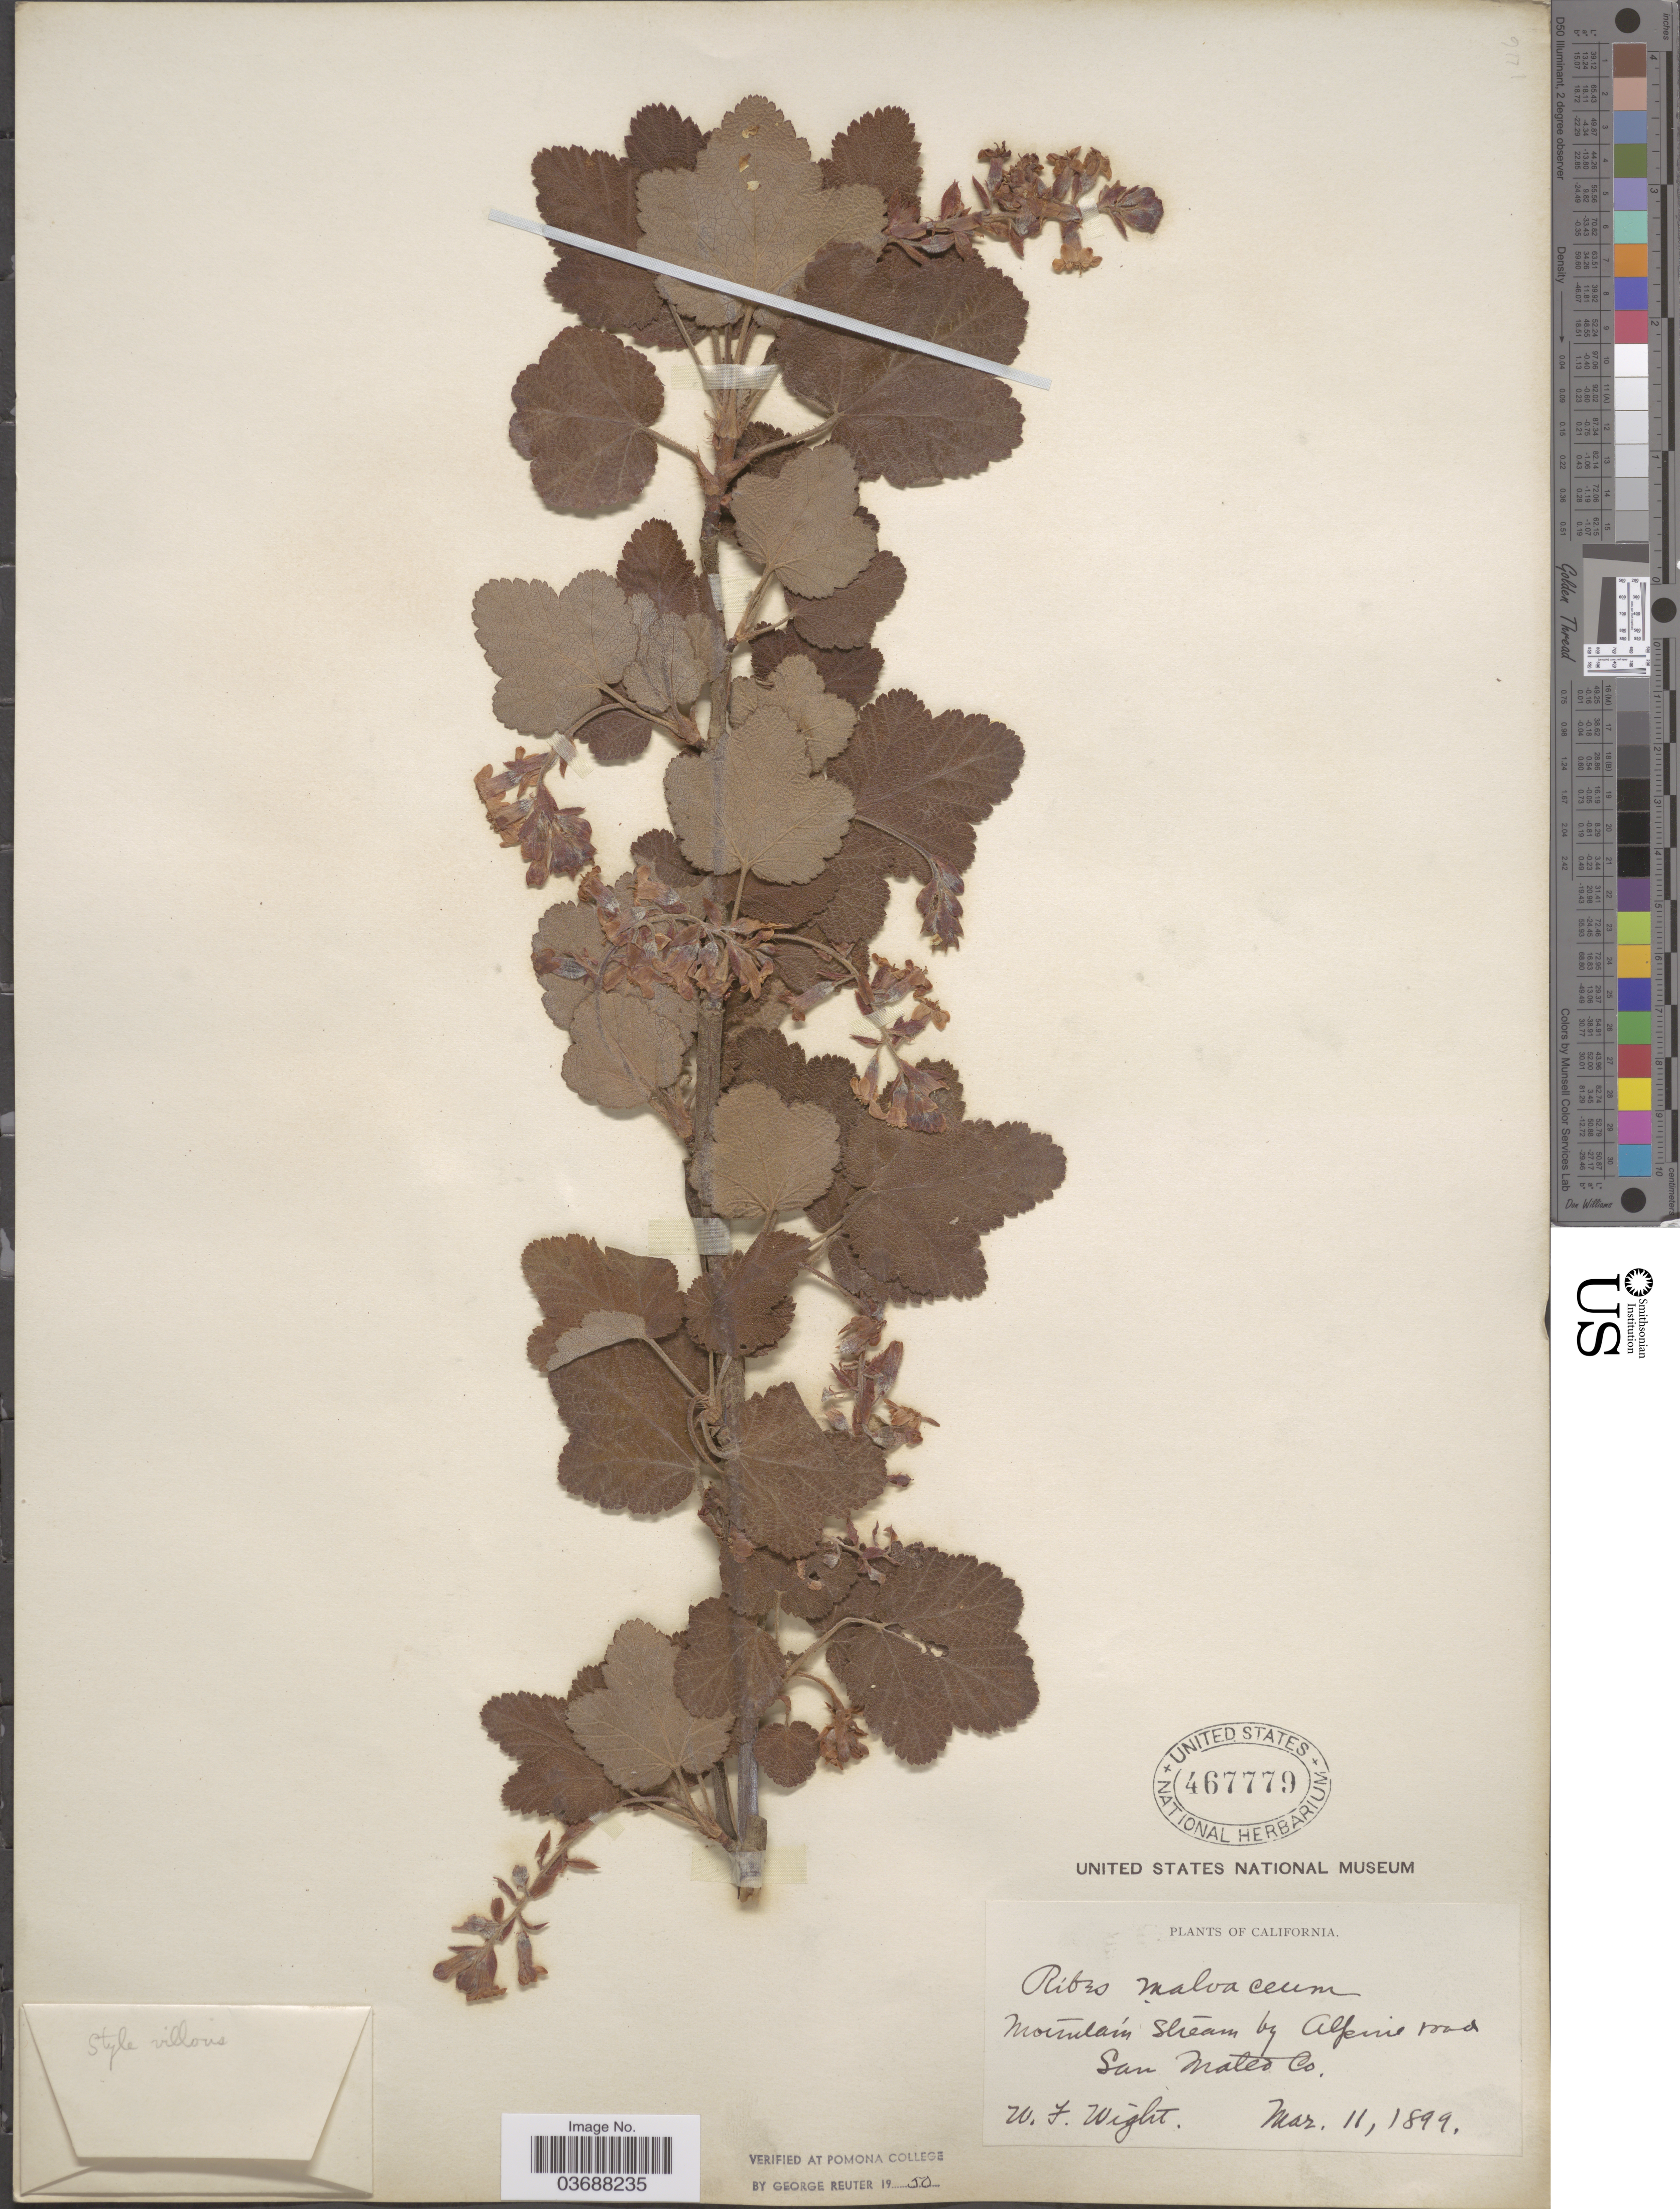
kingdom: Plantae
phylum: Tracheophyta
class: Magnoliopsida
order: Saxifragales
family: Grossulariaceae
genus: Ribes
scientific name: Ribes malvaceum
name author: Sm.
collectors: W. Wight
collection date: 1899-03-11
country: United States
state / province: California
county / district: San Mateo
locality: Mountain stream by Alpine road, San Mateo Co.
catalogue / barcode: US 467779